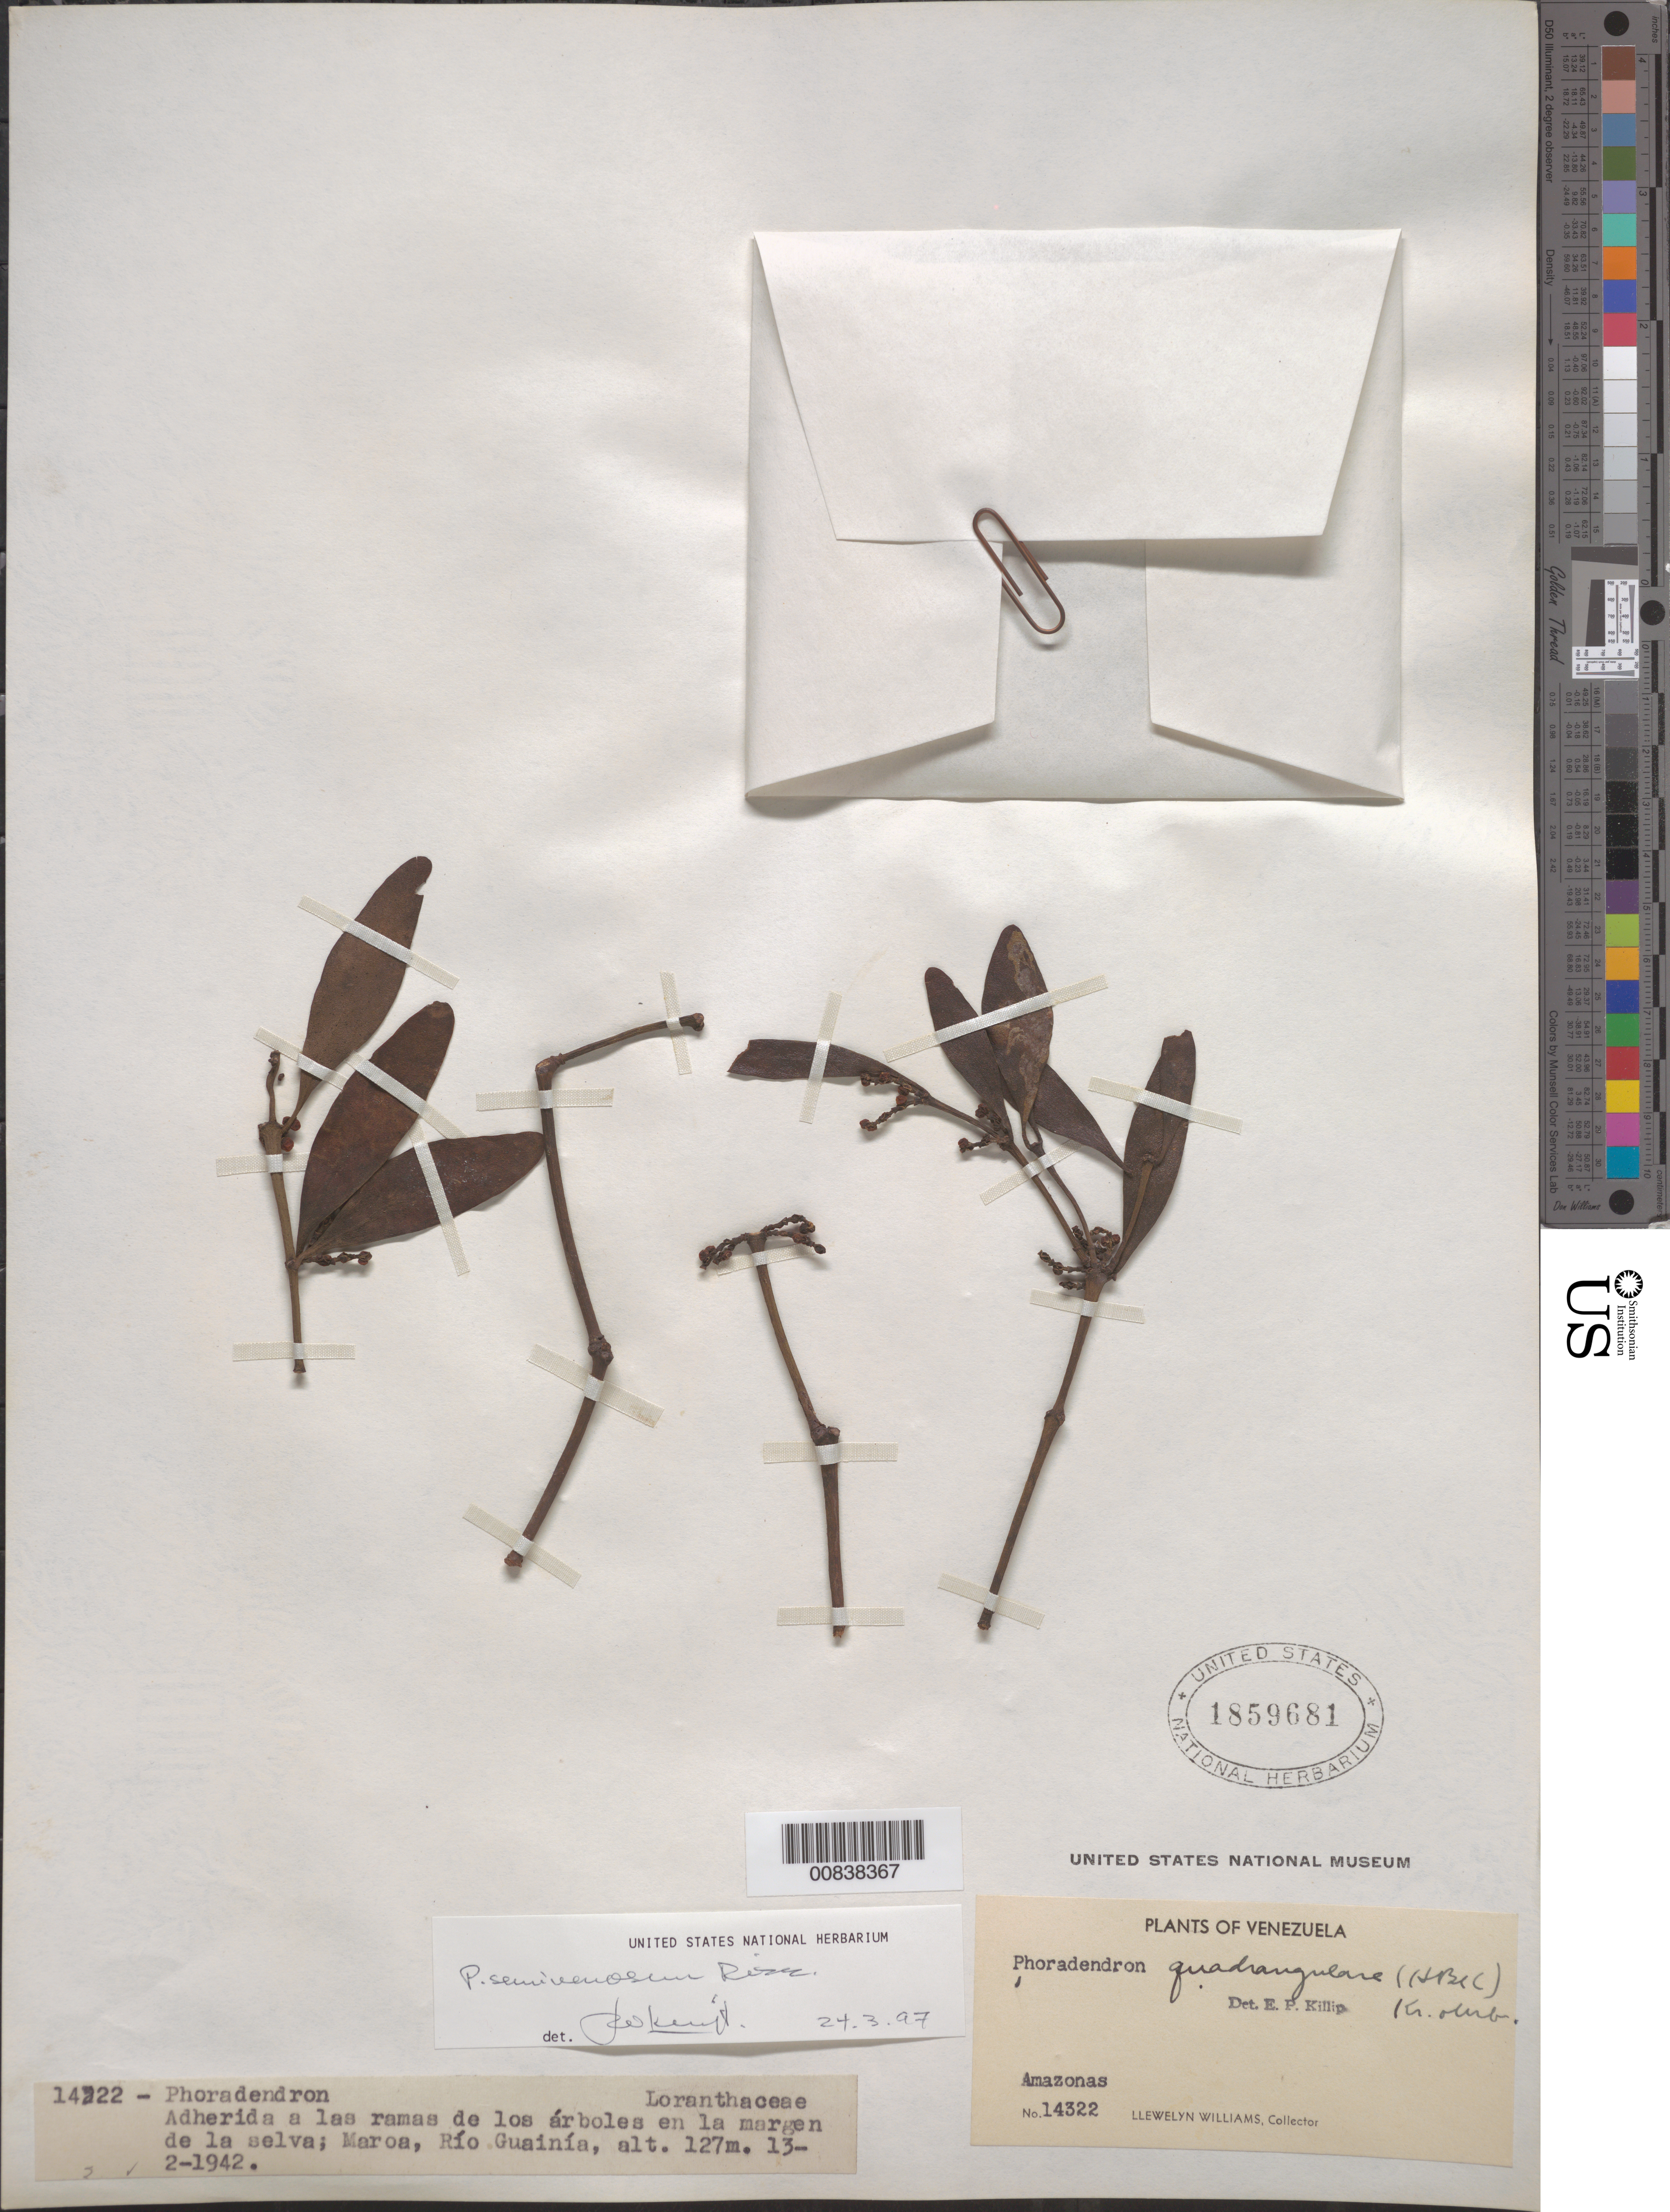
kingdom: Plantae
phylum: Tracheophyta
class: Magnoliopsida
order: Santalales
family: Viscaceae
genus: Phoradendron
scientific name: Phoradendron semivenosum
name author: Rizzini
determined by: Kuijt, Job, (CANADA)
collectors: Ll. Williams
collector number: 14322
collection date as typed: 13-Feb-42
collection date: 1942-02-13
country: Venezuela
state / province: Amazonas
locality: Maroa, Río Guainía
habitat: Adherida a las ramas de arboles en la margen de la selva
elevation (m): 127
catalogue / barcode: US 1859681